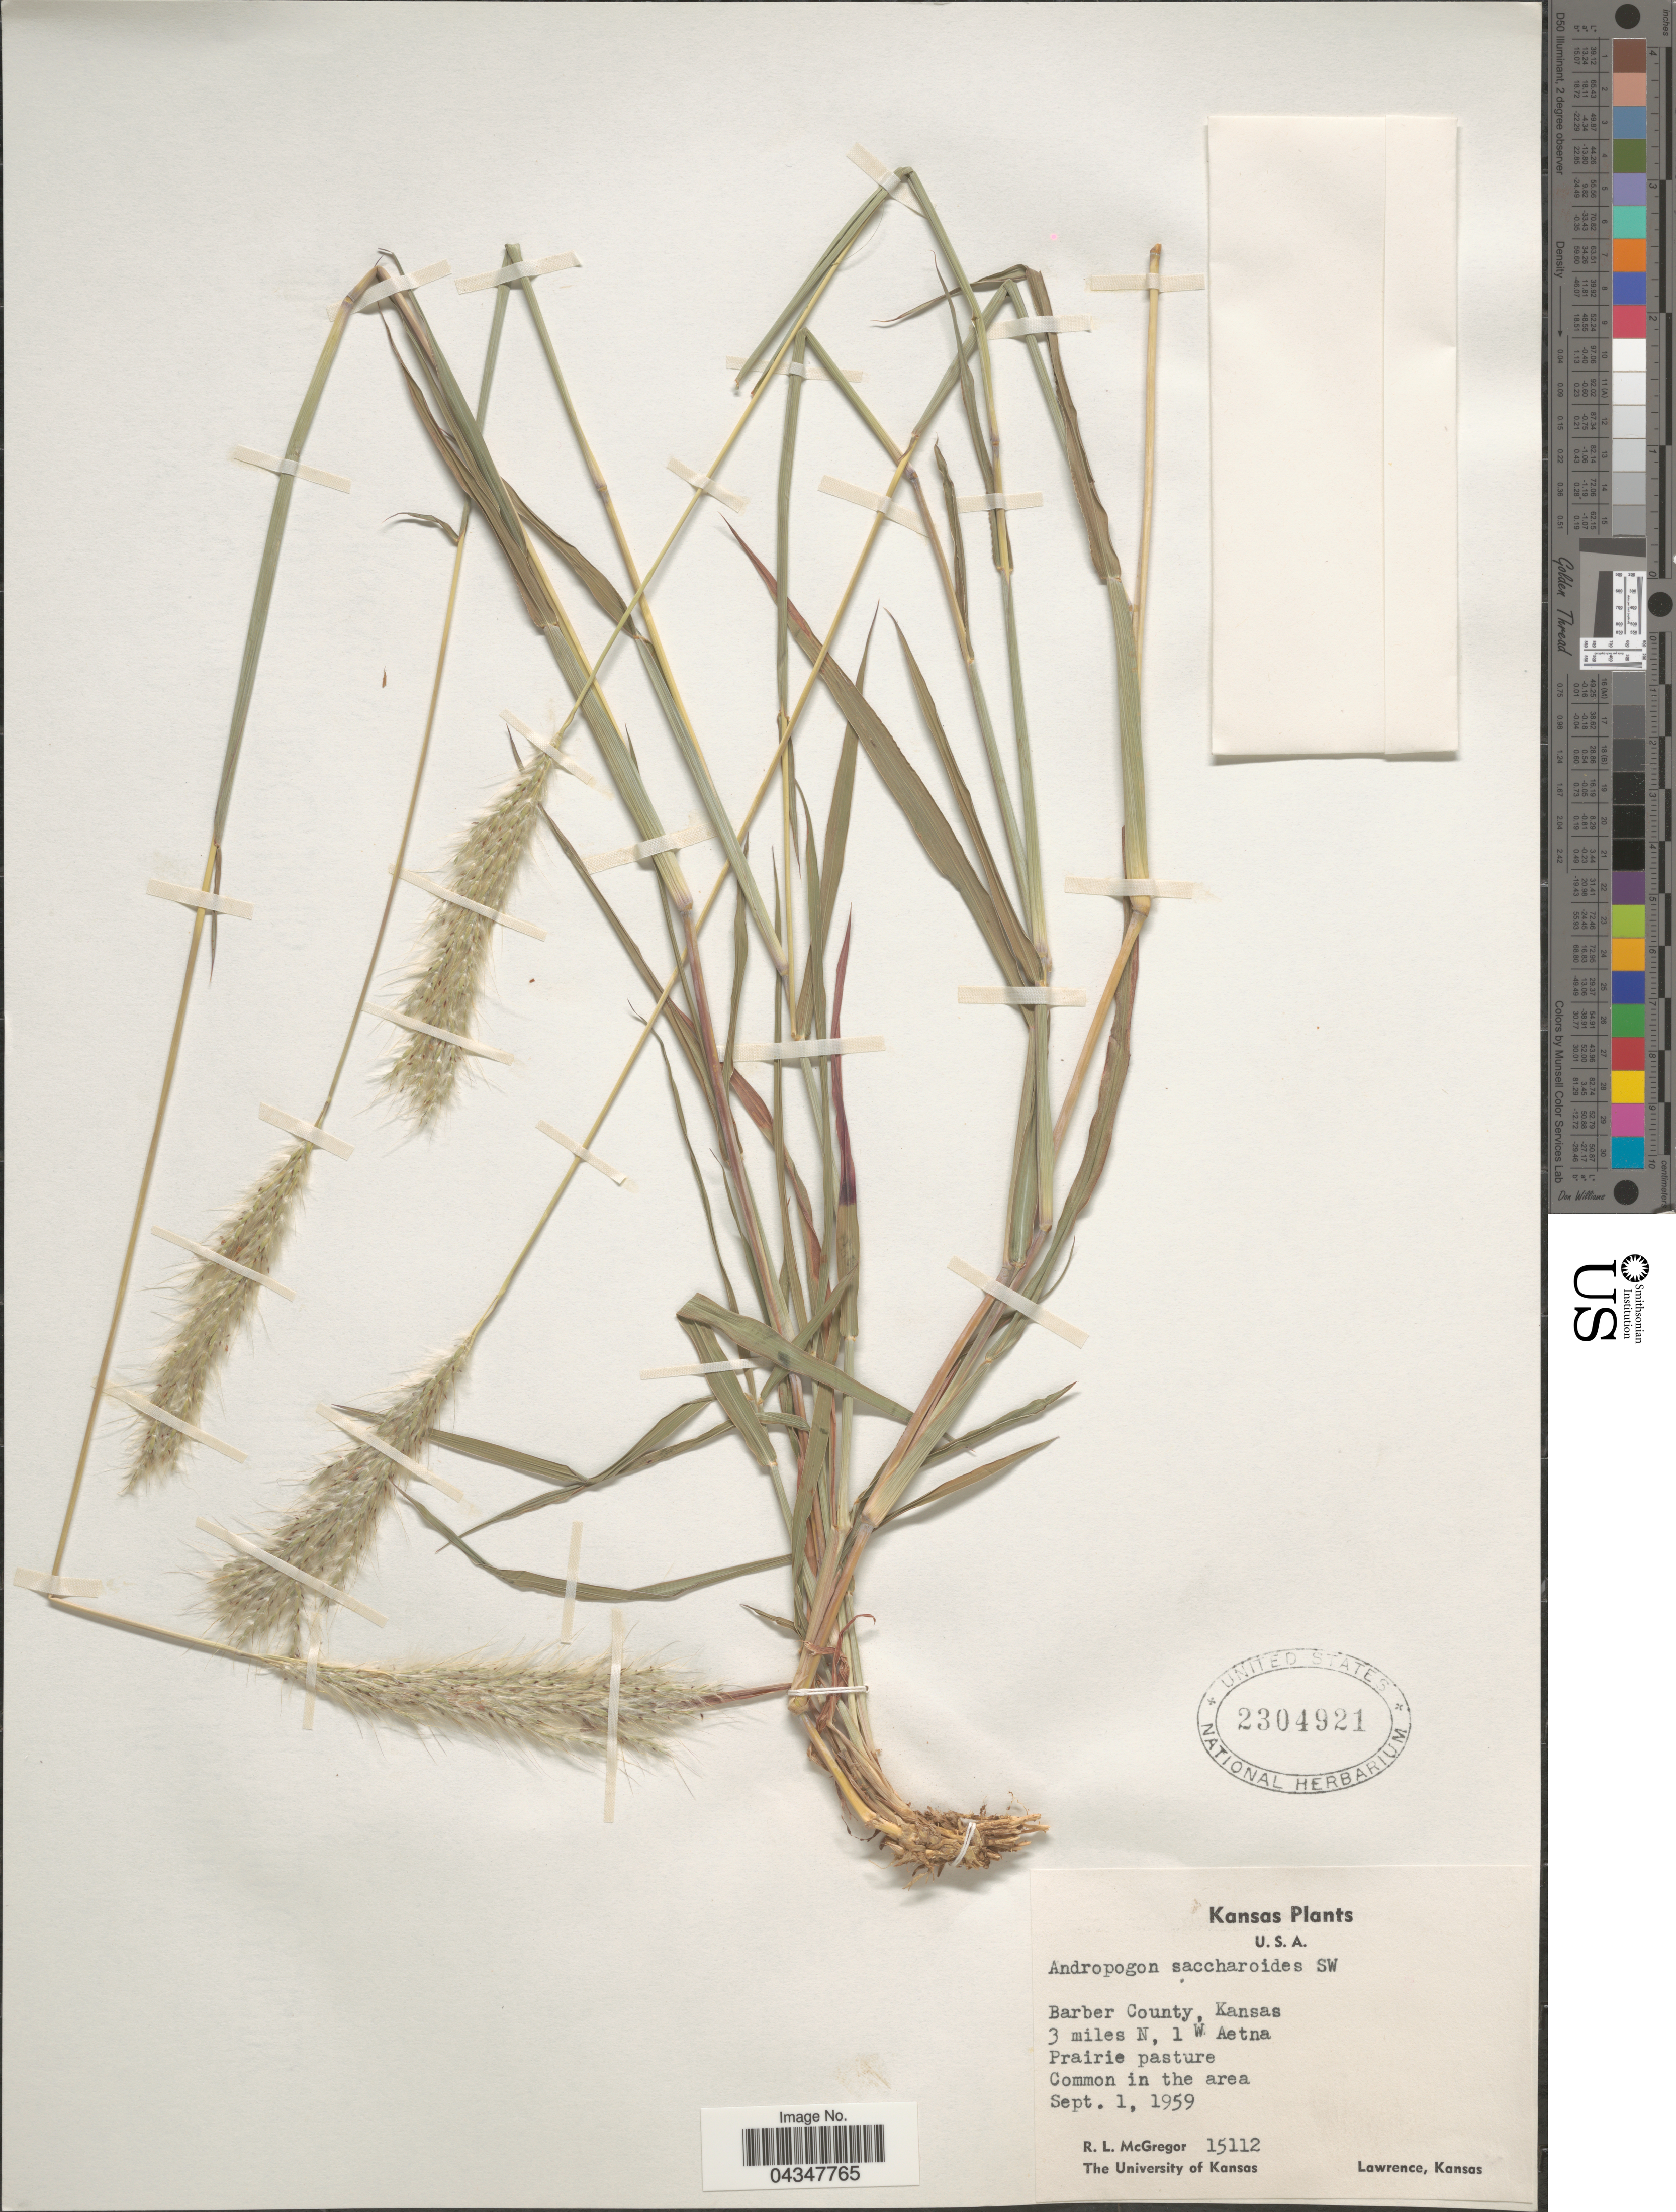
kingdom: Plantae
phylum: Tracheophyta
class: Liliopsida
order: Poales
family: Poaceae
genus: Bothriochloa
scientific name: Bothriochloa saccharoides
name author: (Sw.) Rydb.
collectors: R. McGregor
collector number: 15112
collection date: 1959-09-01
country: United States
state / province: Kansas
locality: Barber County. 3 miles N, 1 W Aetna.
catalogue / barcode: US 2304921